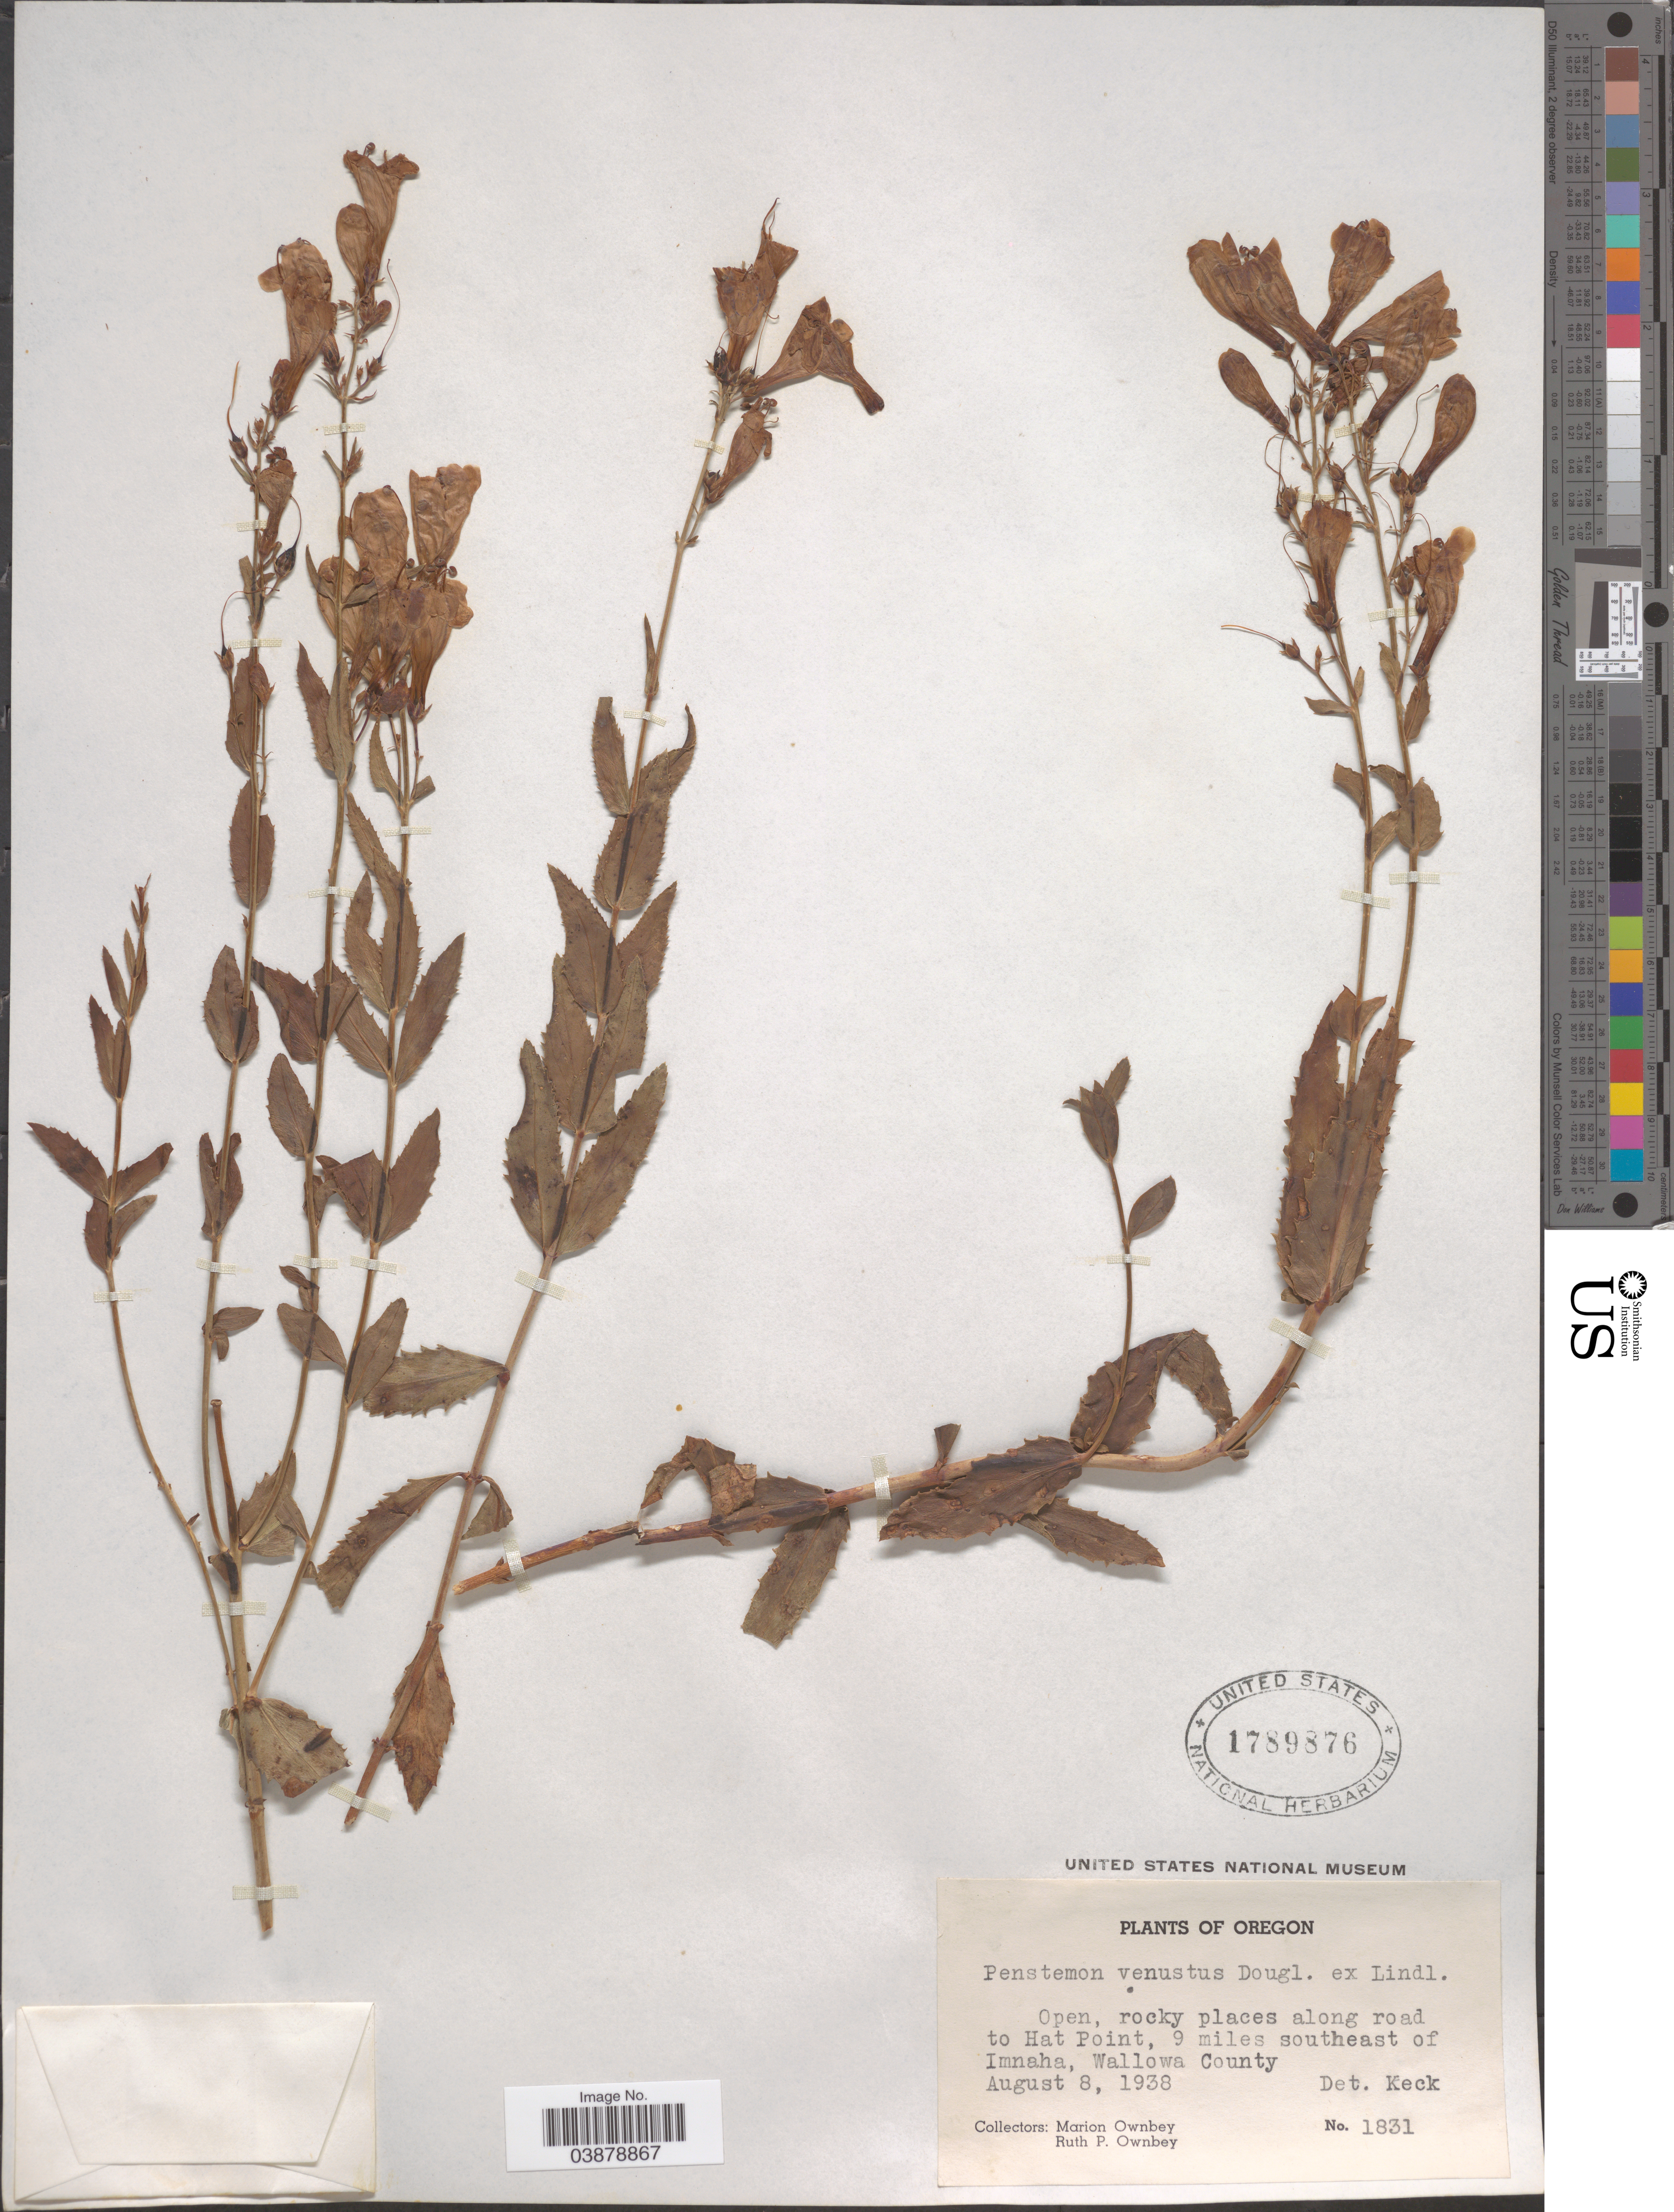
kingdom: Plantae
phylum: Tracheophyta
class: Magnoliopsida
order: Lamiales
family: Plantaginaceae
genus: Penstemon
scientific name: Penstemon venustus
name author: Douglas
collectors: M. Ownbey & R. Ownbey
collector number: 1831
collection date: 1938-08-08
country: United States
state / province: Oregon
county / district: Wallowa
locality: Open, rocky places along road to Hat Point, 9 miles southeast of Imnaha, Wallowa County.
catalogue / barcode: US 1789876